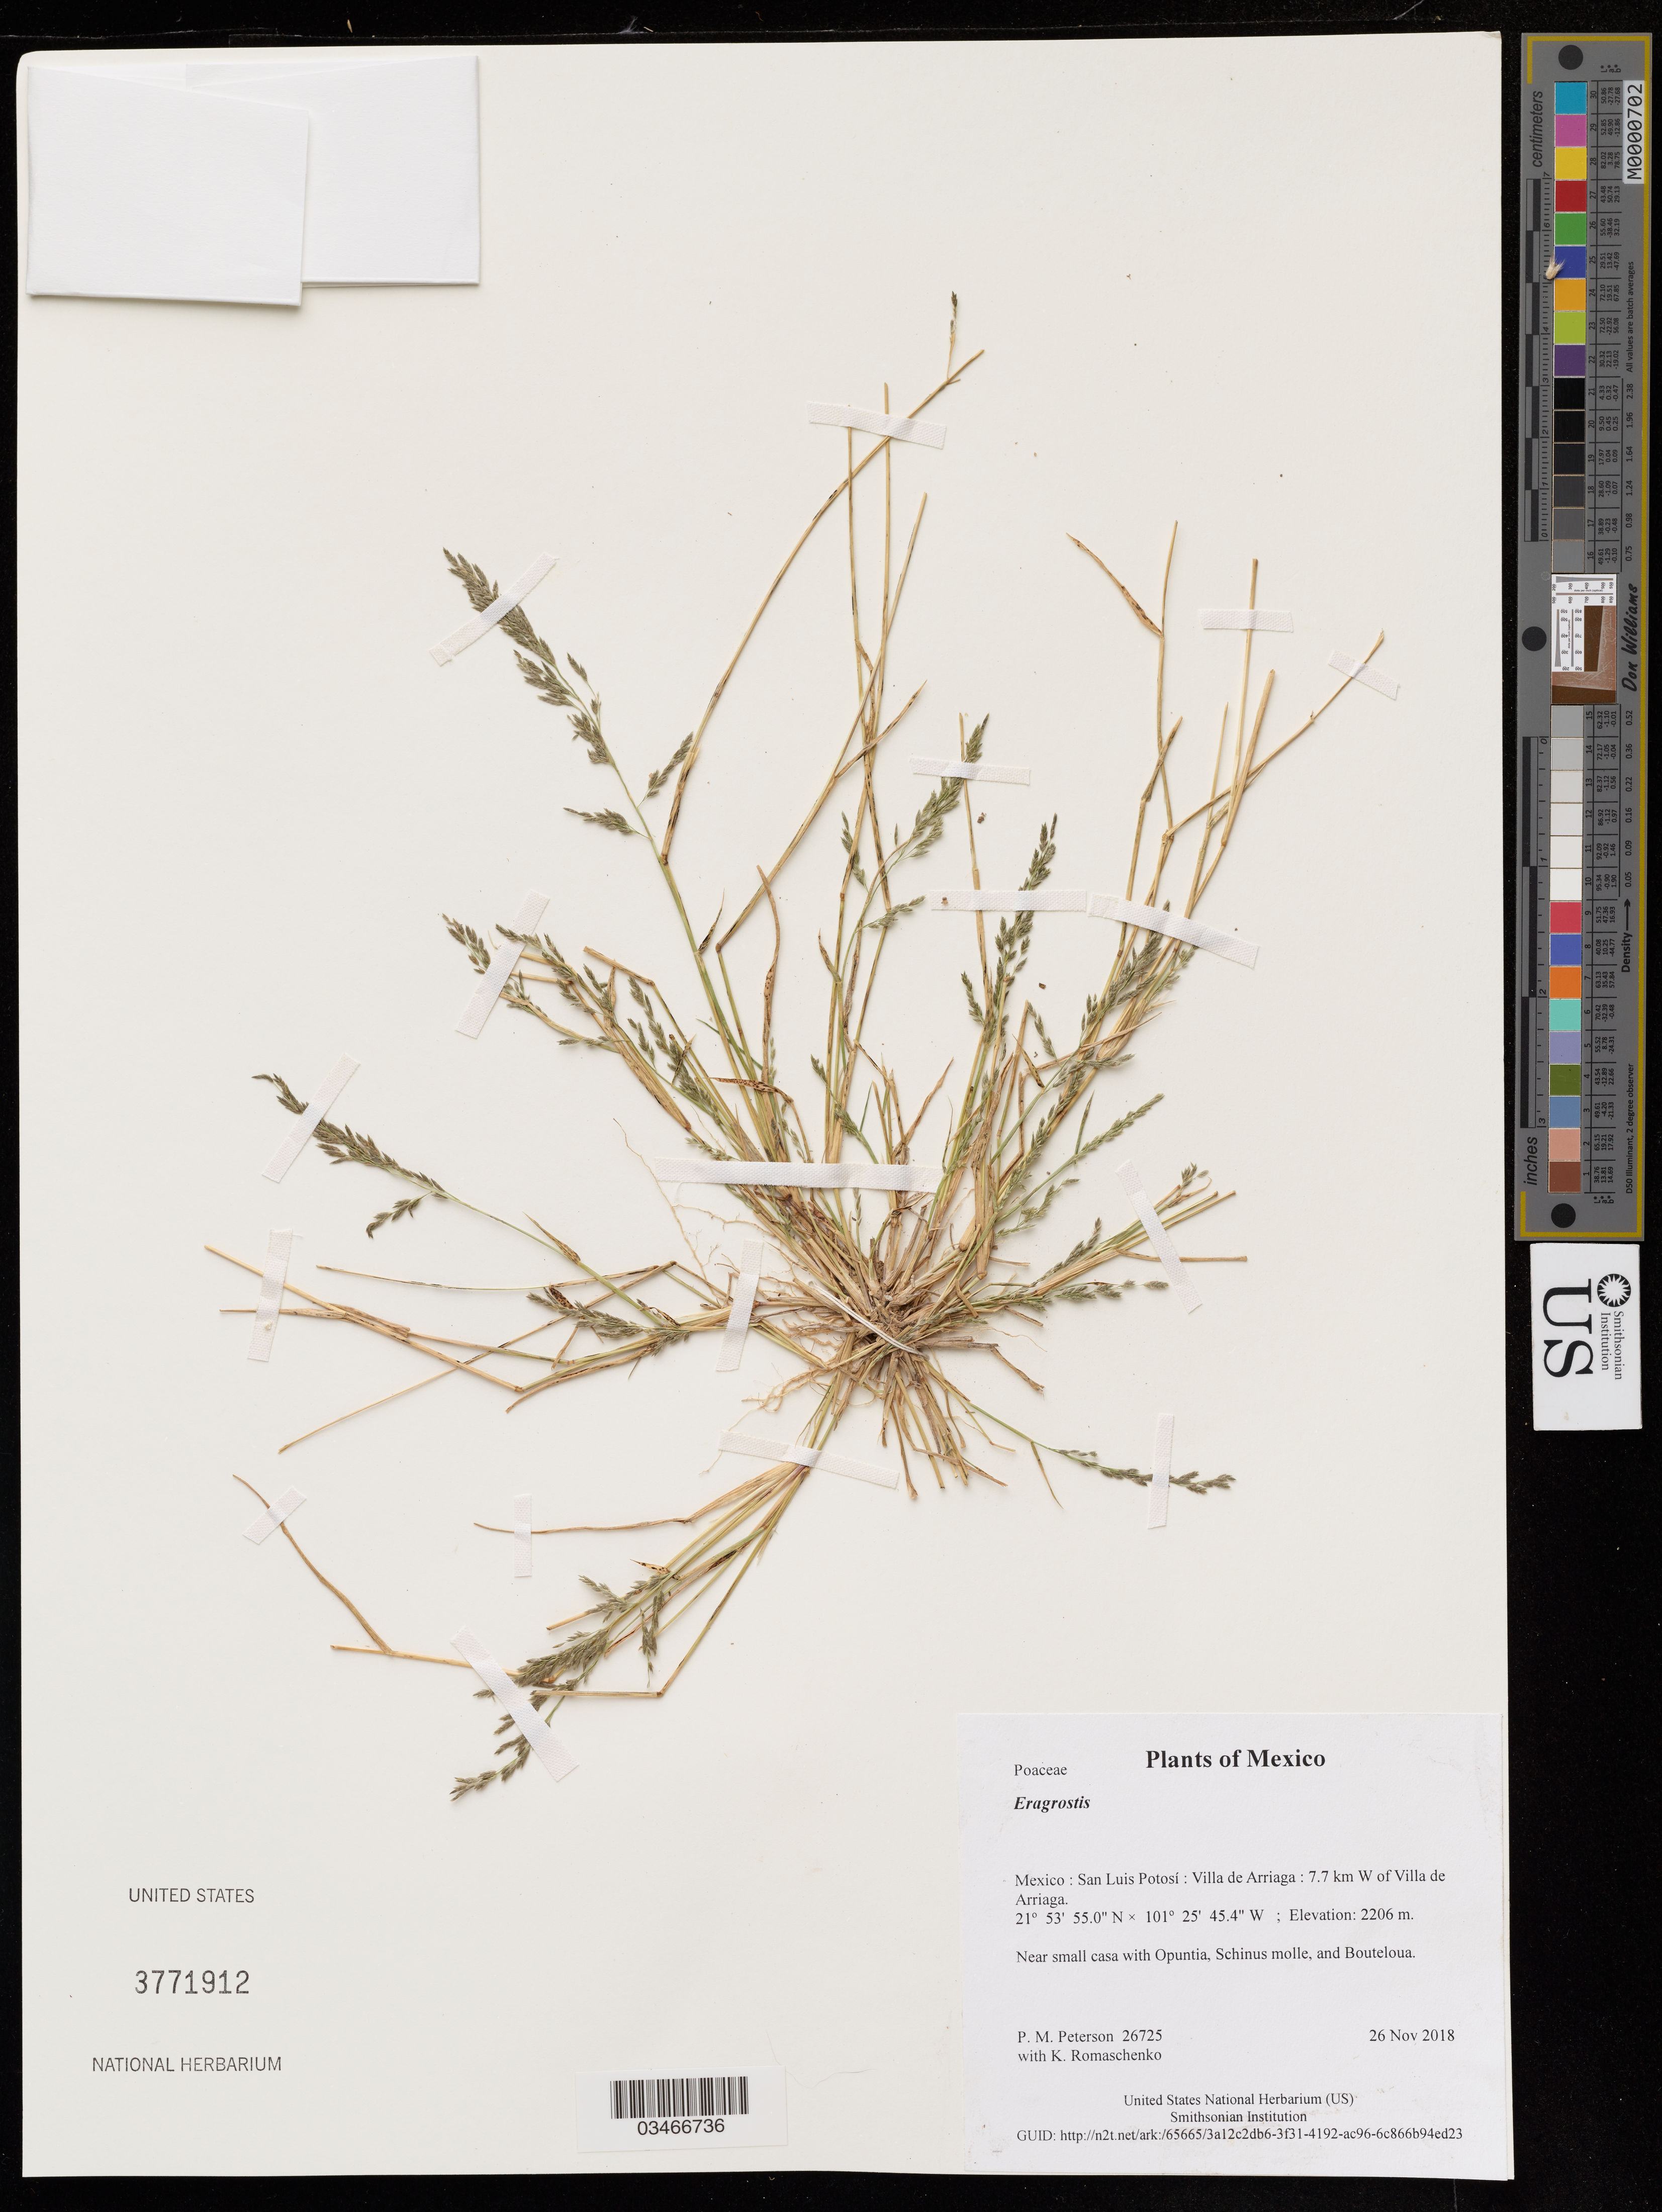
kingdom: Plantae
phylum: Tracheophyta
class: Liliopsida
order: Poales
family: Poaceae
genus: Eragrostis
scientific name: Eragrostis sp.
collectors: P. M. Peterson & K. Romaschenko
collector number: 26725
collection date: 2018-11-26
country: Mexico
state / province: San Luis Potosí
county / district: Villa de Arriaga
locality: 7.7 km W of Villa de Arriaga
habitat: Near small casa with Opuntia, Schinus molle, and Bouteloua.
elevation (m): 2206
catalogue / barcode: US 3771912